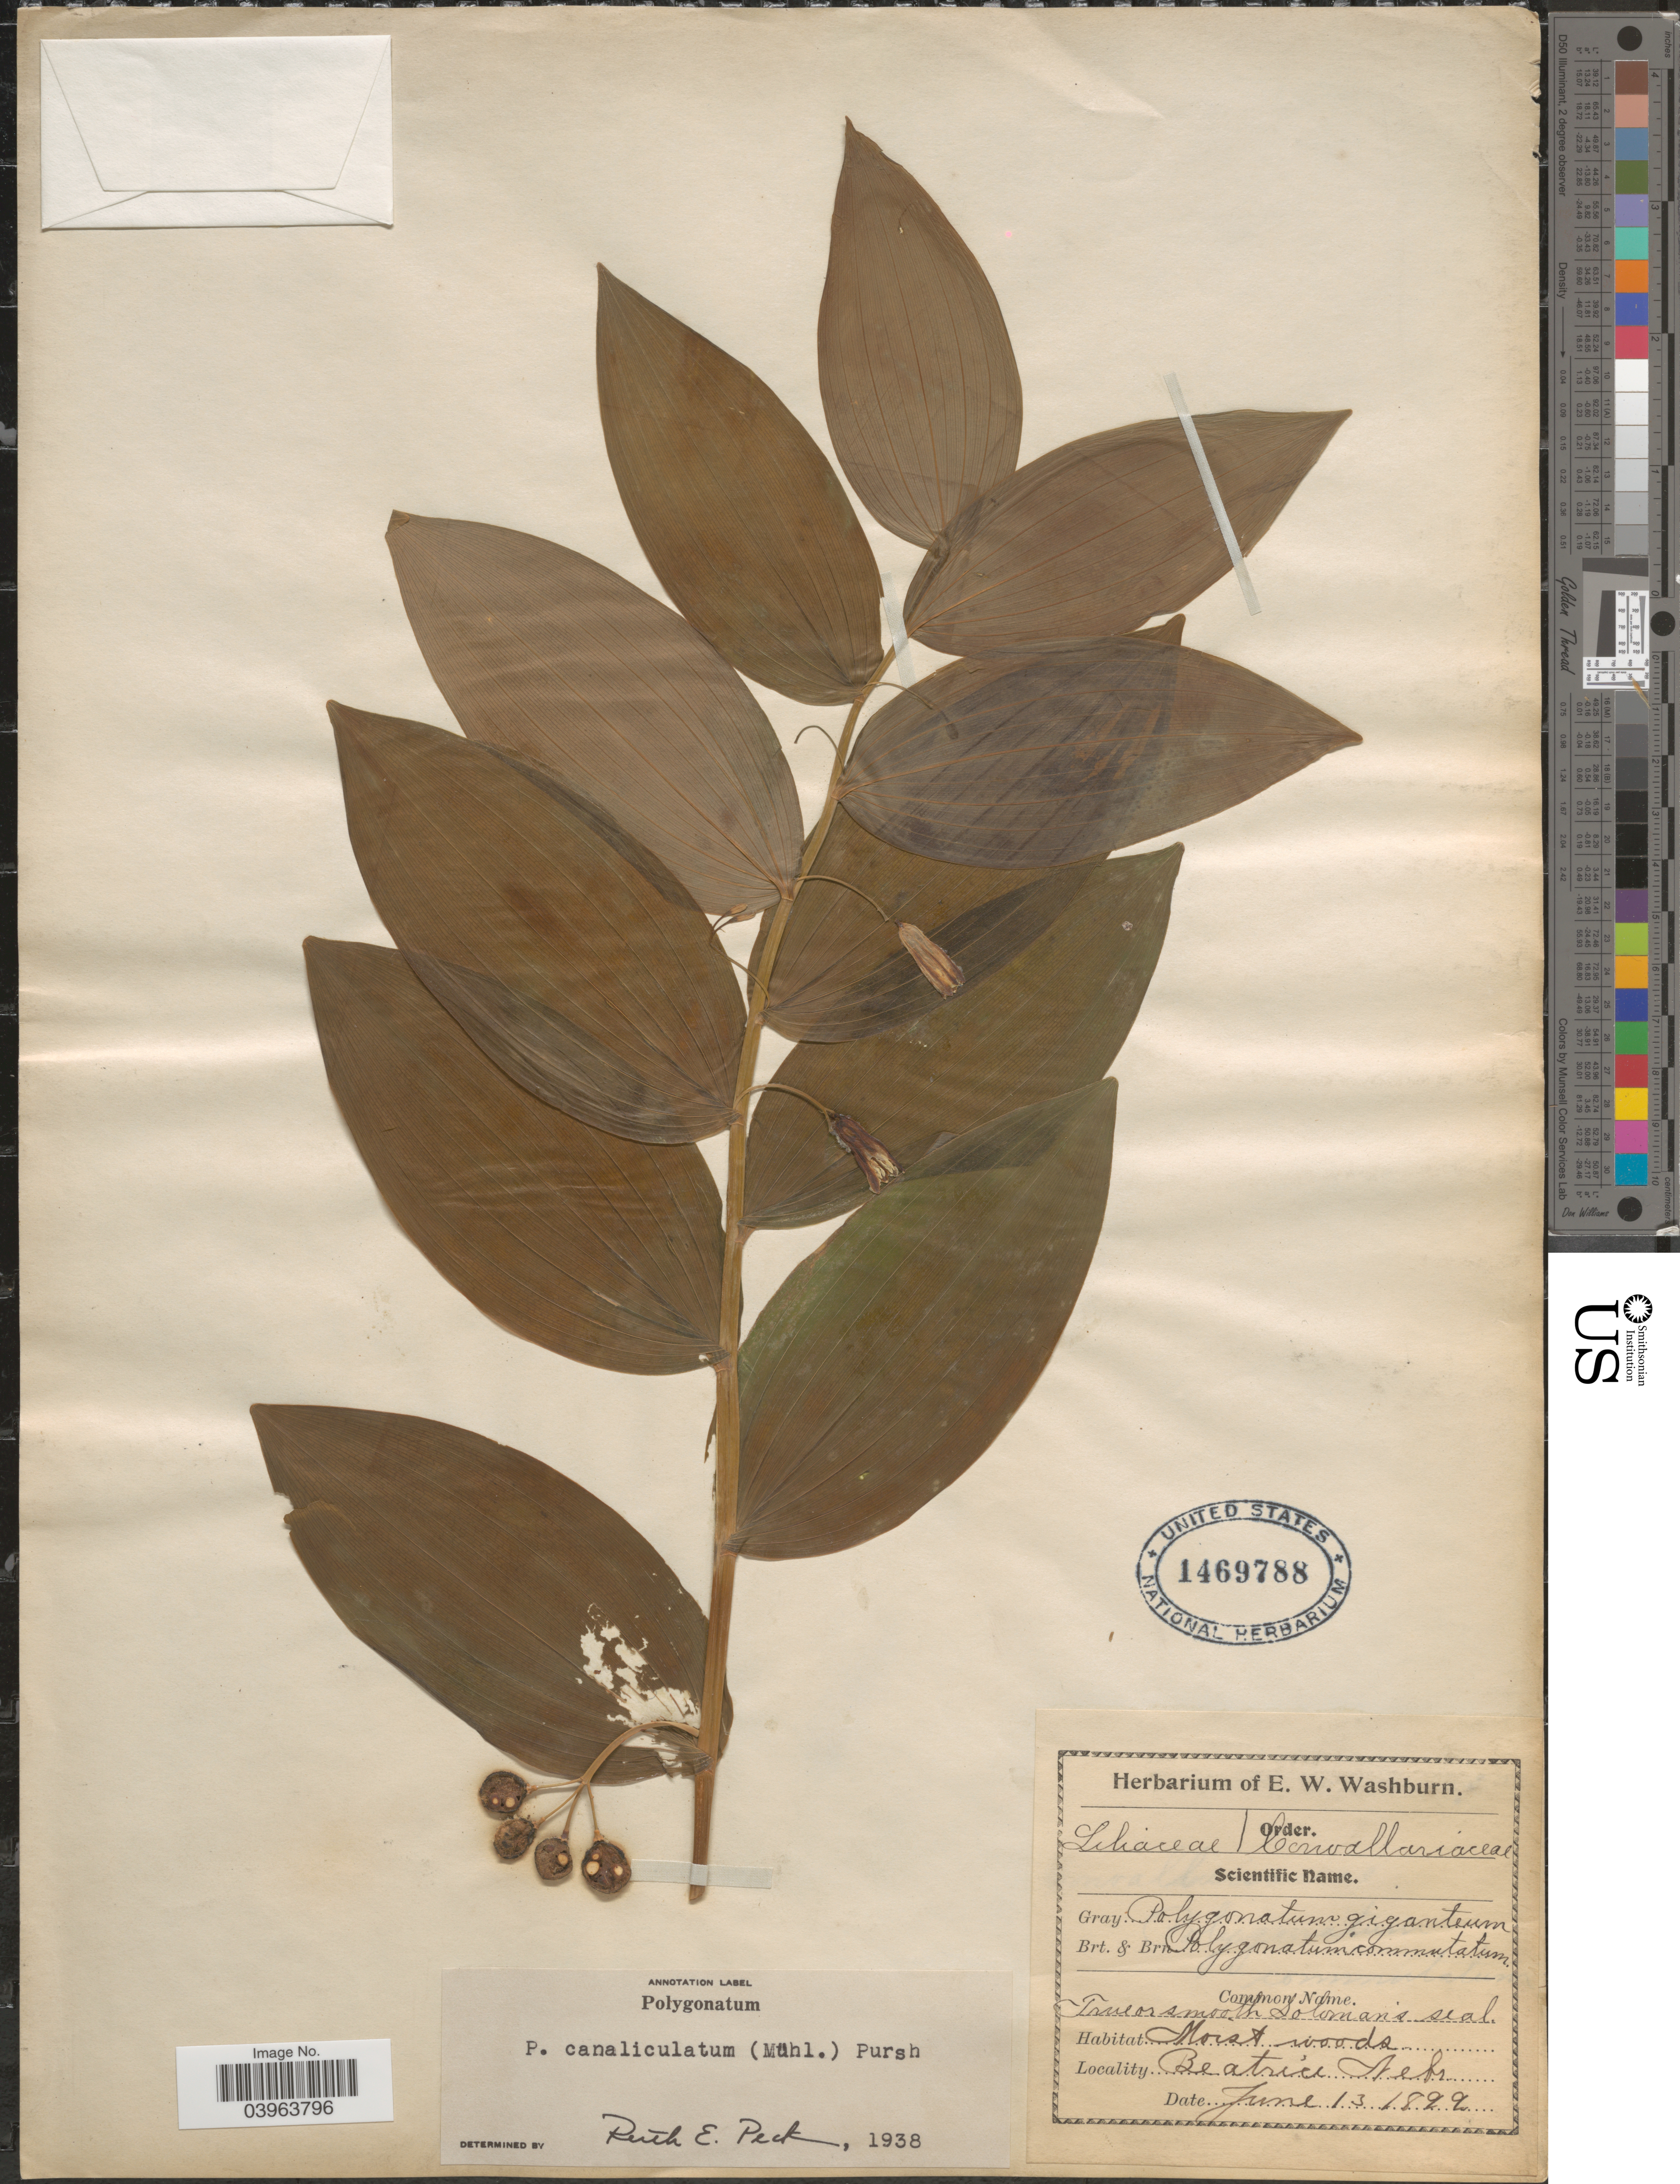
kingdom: Plantae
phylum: Tracheophyta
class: Liliopsida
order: Asparagales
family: Asparagaceae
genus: Polygonatum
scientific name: Polygonatum commutatum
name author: (Schult. f.) A. Dietr.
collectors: ex herb. E. W. Washburn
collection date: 1899-06-13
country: United States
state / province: Nebraska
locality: Beatrice.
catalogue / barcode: US 1469788